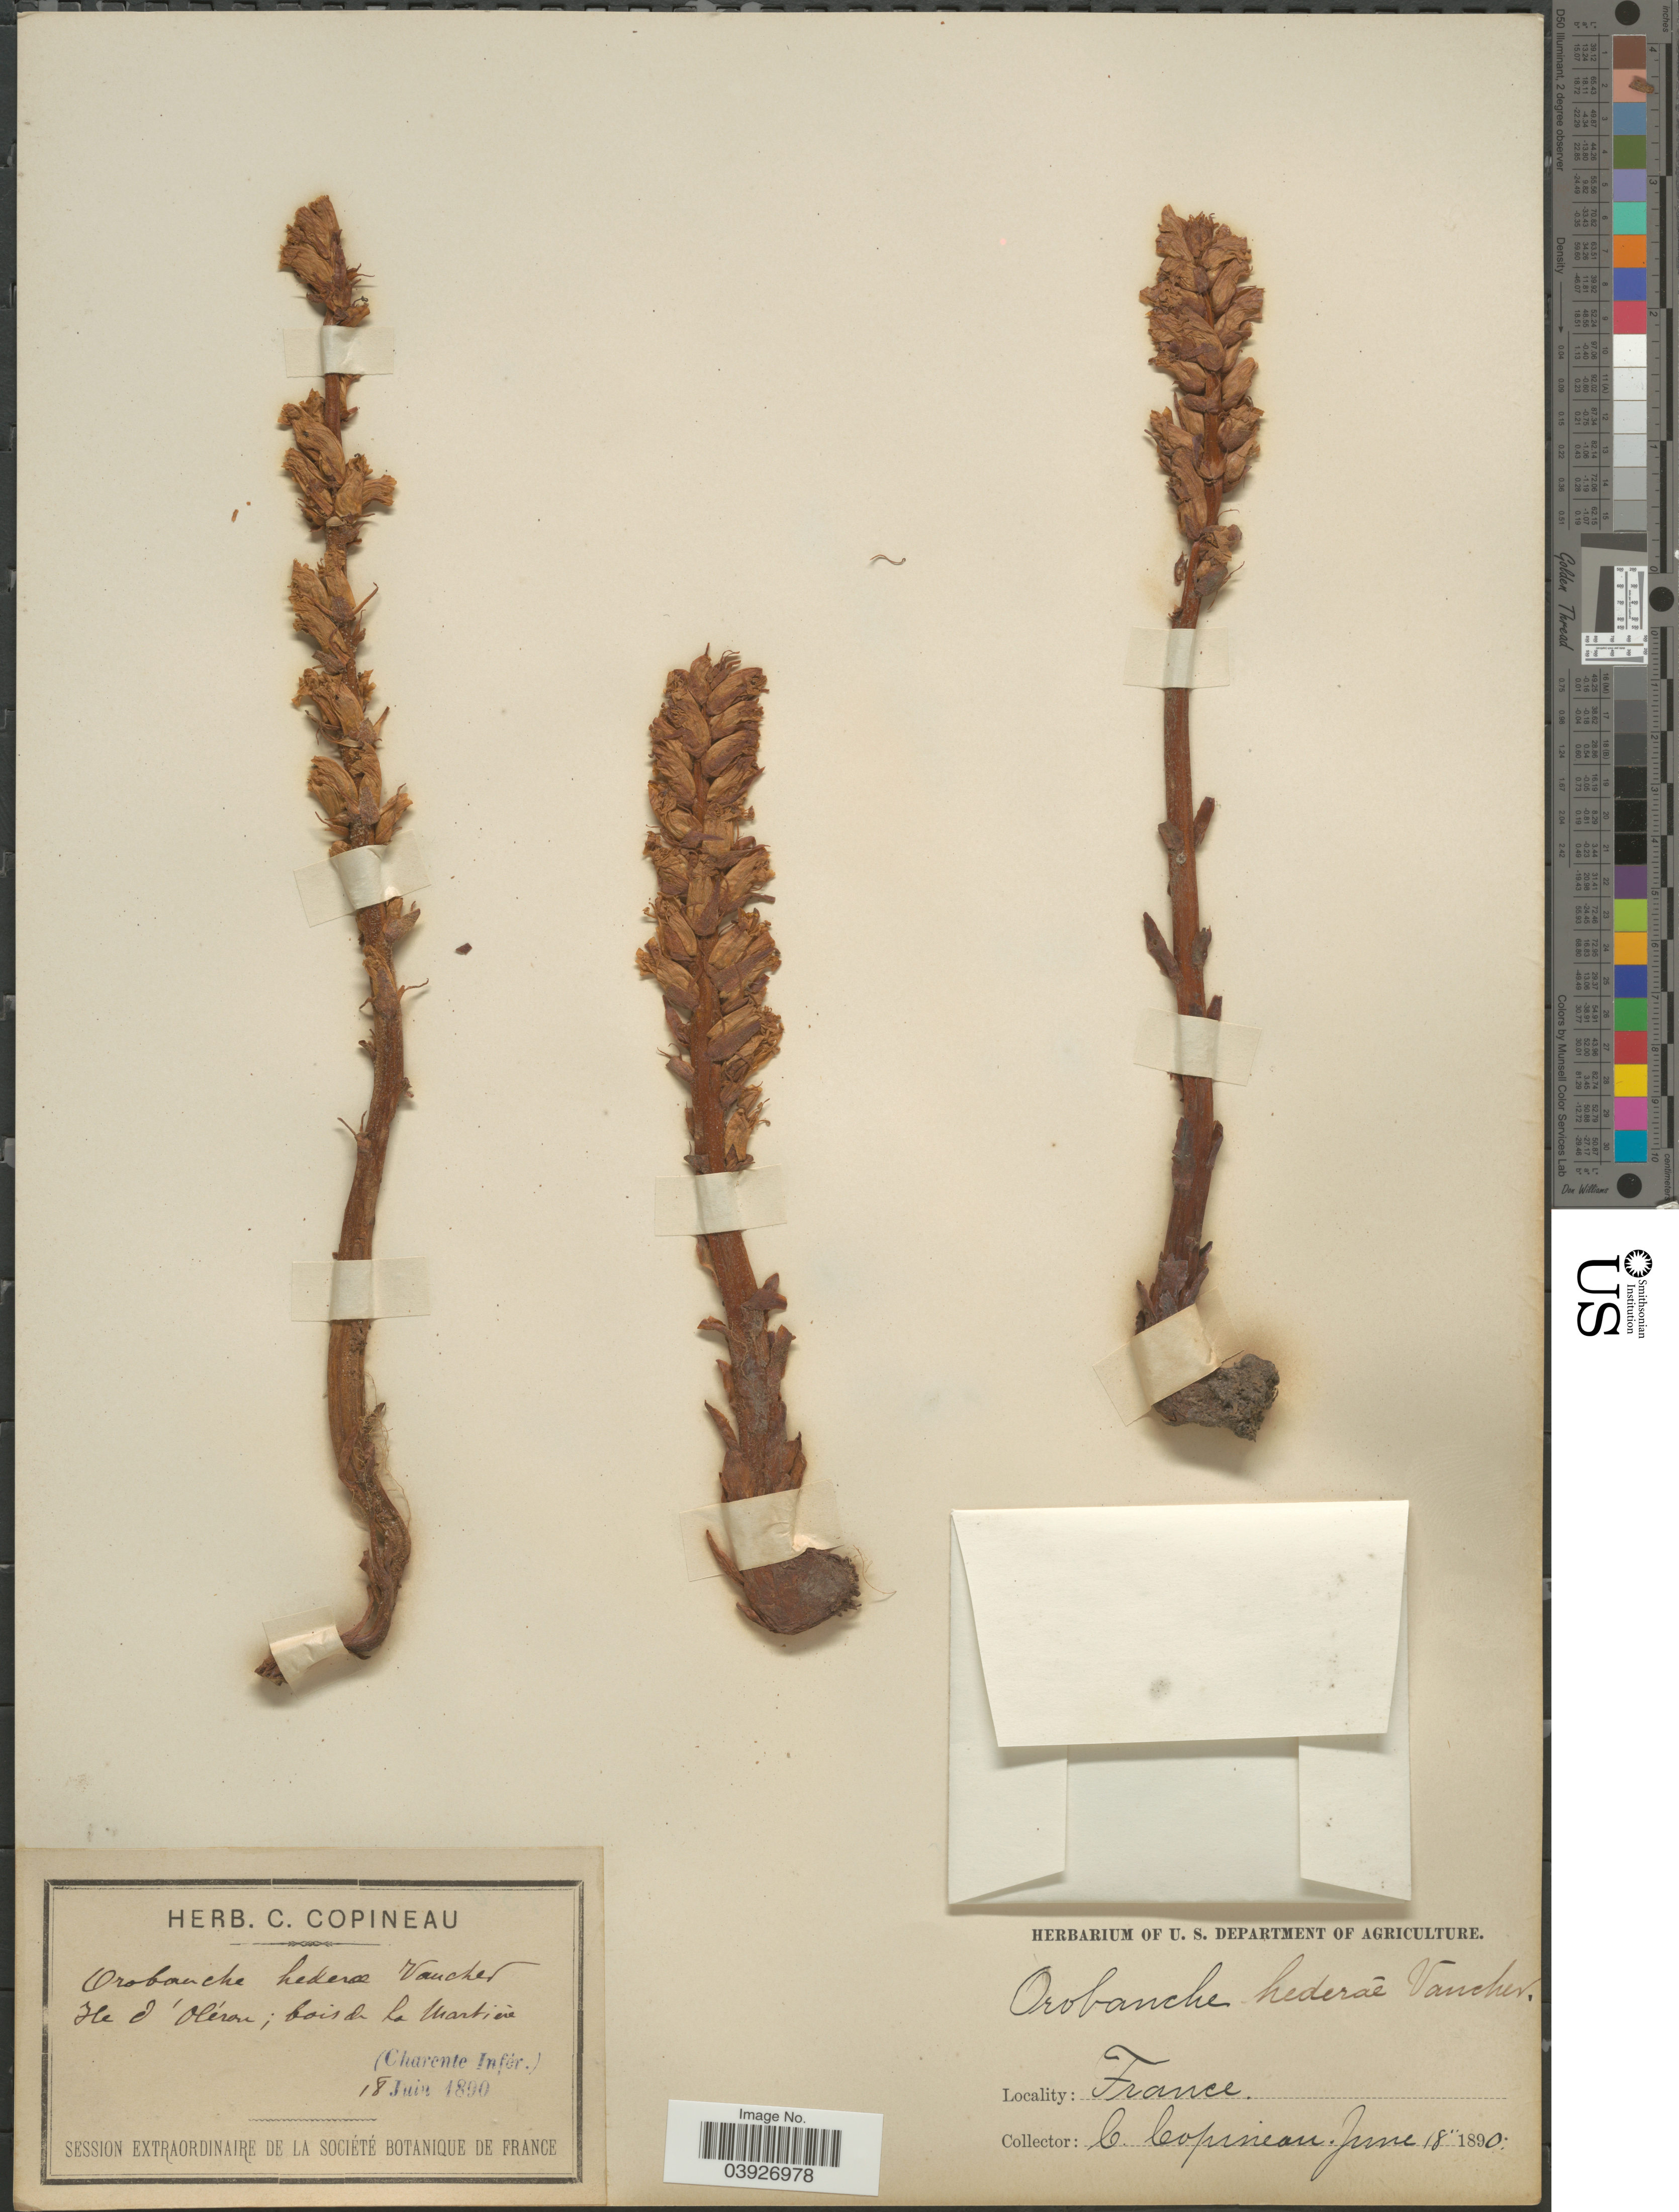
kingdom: Plantae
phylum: Tracheophyta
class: Magnoliopsida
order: Lamiales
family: Orobanchaceae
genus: Orobanche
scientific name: Orobanche hederae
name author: Duby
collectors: C. Copineau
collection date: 1890-06-18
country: France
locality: Ile d'Oleron; bois de La Martinè. (Charente Infér.).